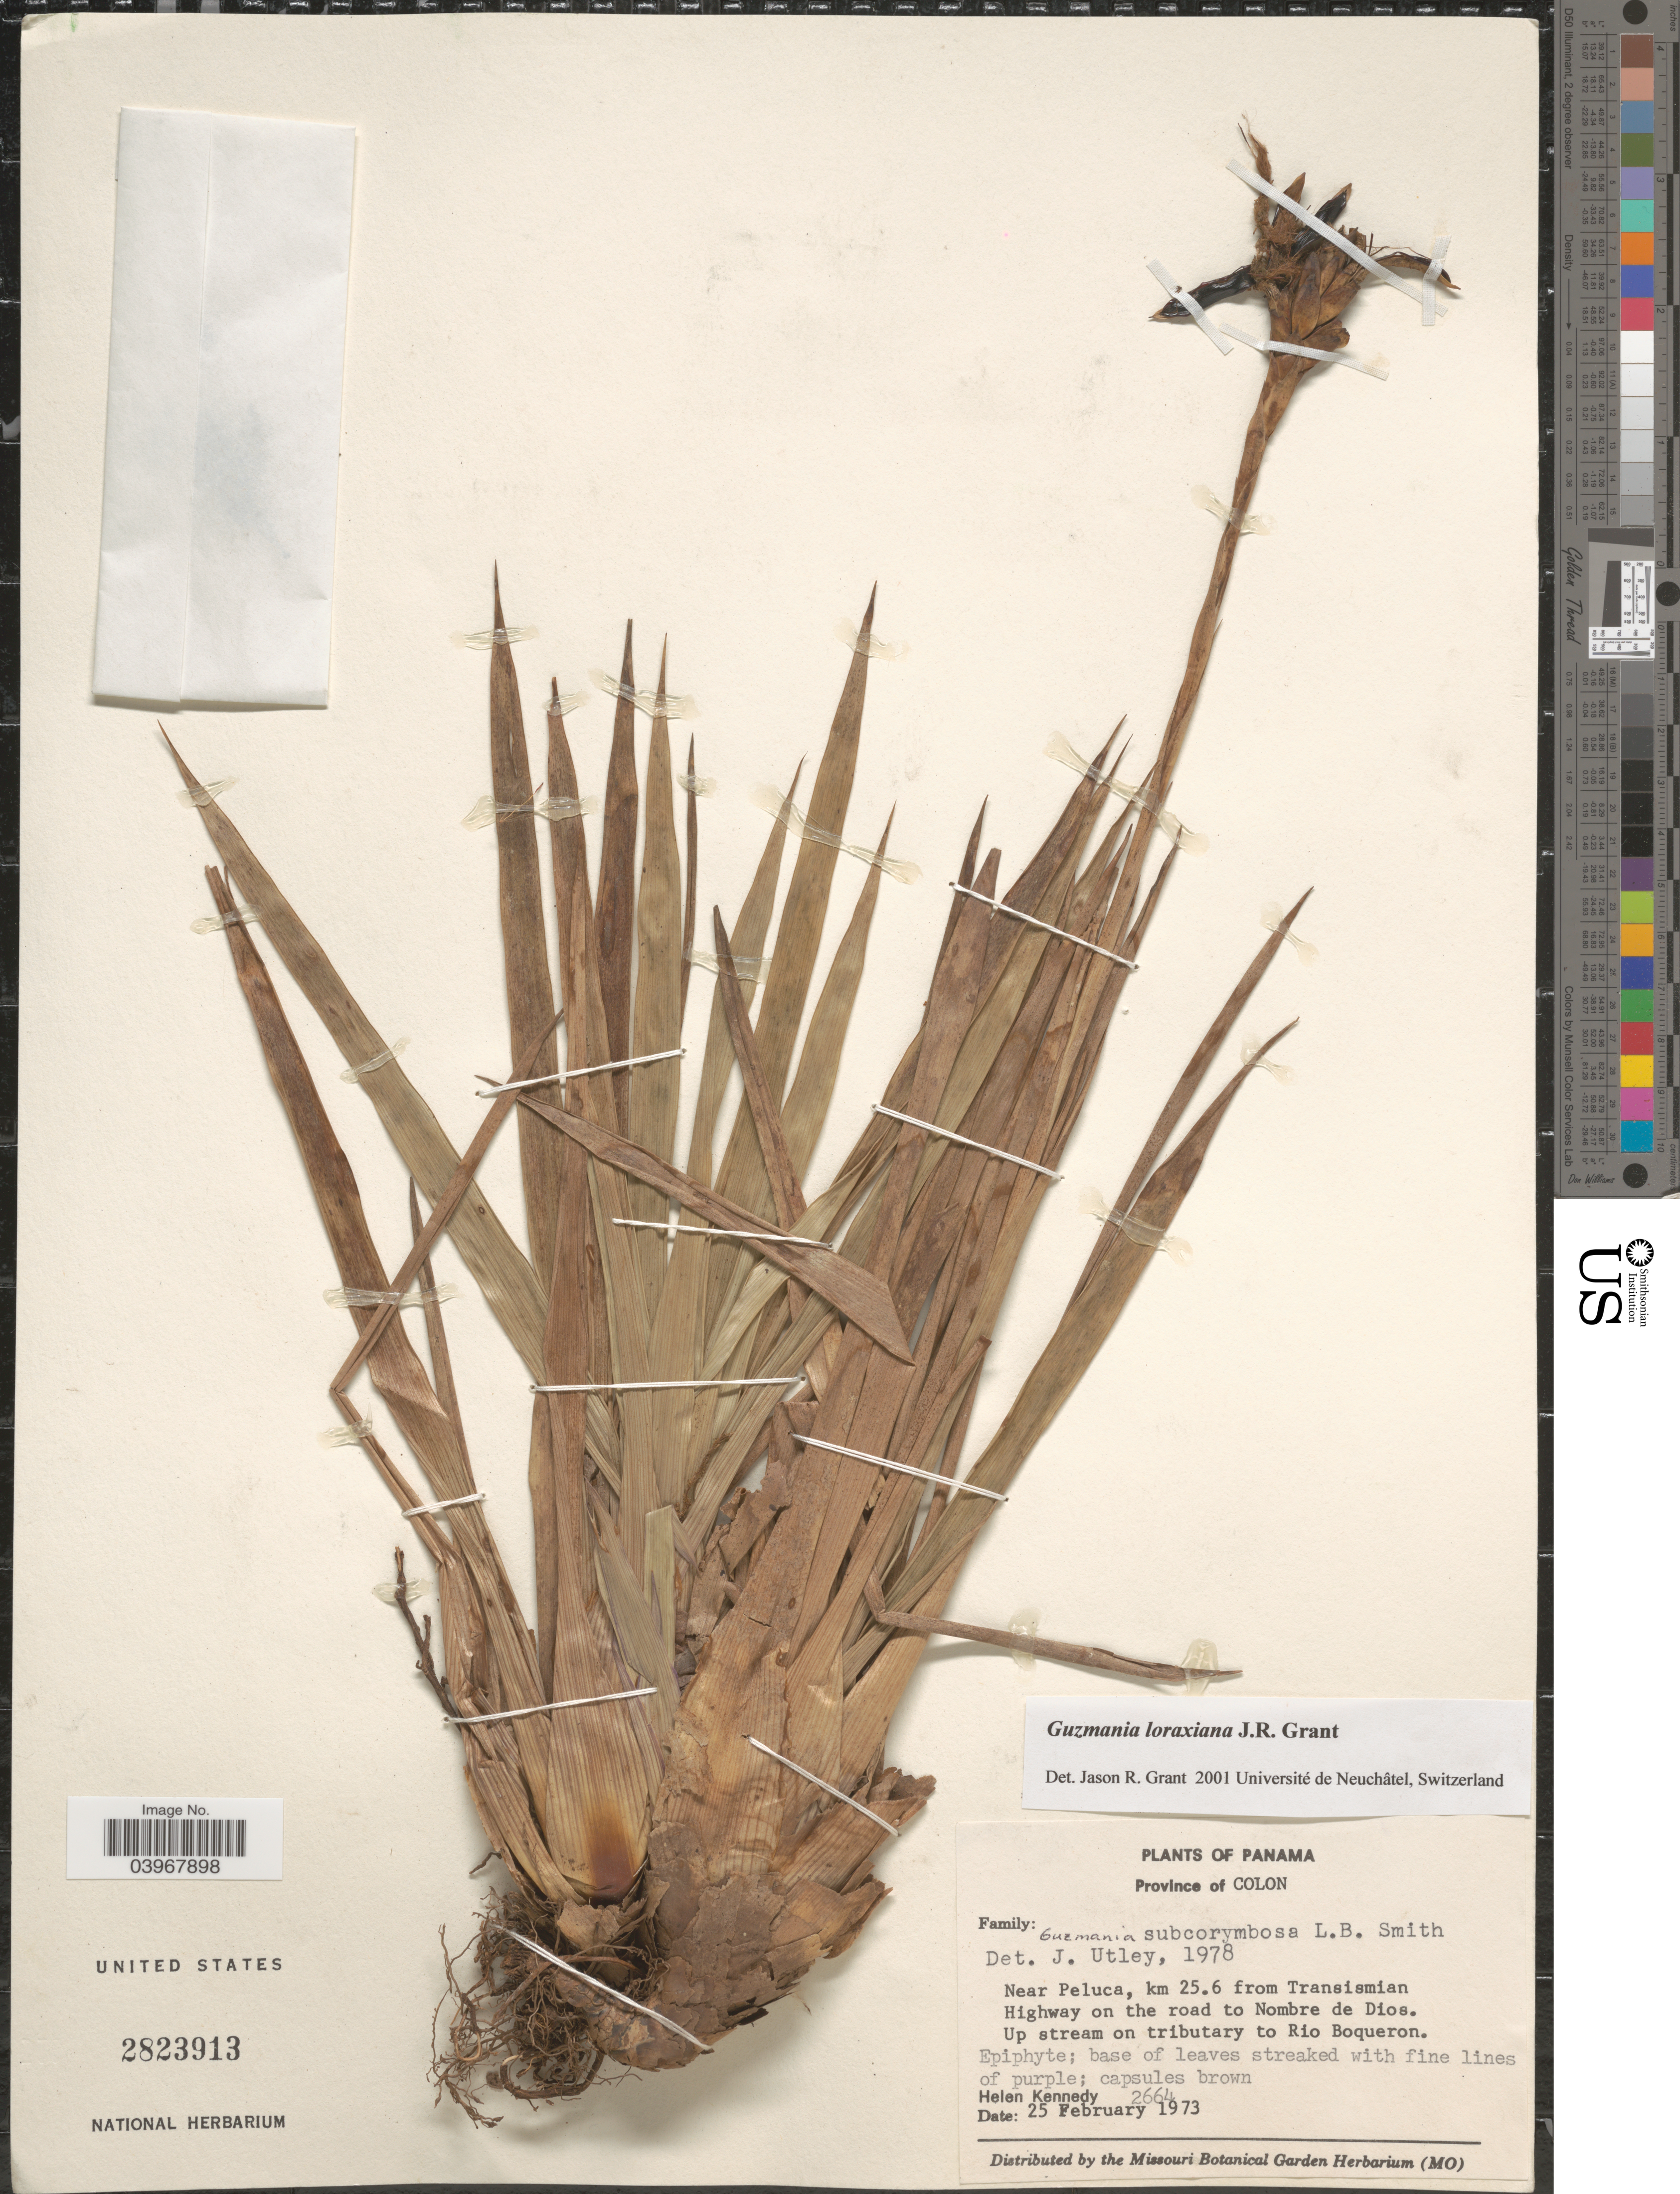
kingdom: Plantae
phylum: Tracheophyta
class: Liliopsida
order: Poales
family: Bromeliaceae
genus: Guzmania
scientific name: Guzmania loraxiana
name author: J.R. Grant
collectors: H. Kennedy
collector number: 2664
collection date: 1973-02-25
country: Panama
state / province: Colón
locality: Near Peluca, km 25.6 from Transismian Highway on the road to Nombre de Dios. Up stream on tributary to Rio Boqueron.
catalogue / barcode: US 2823913